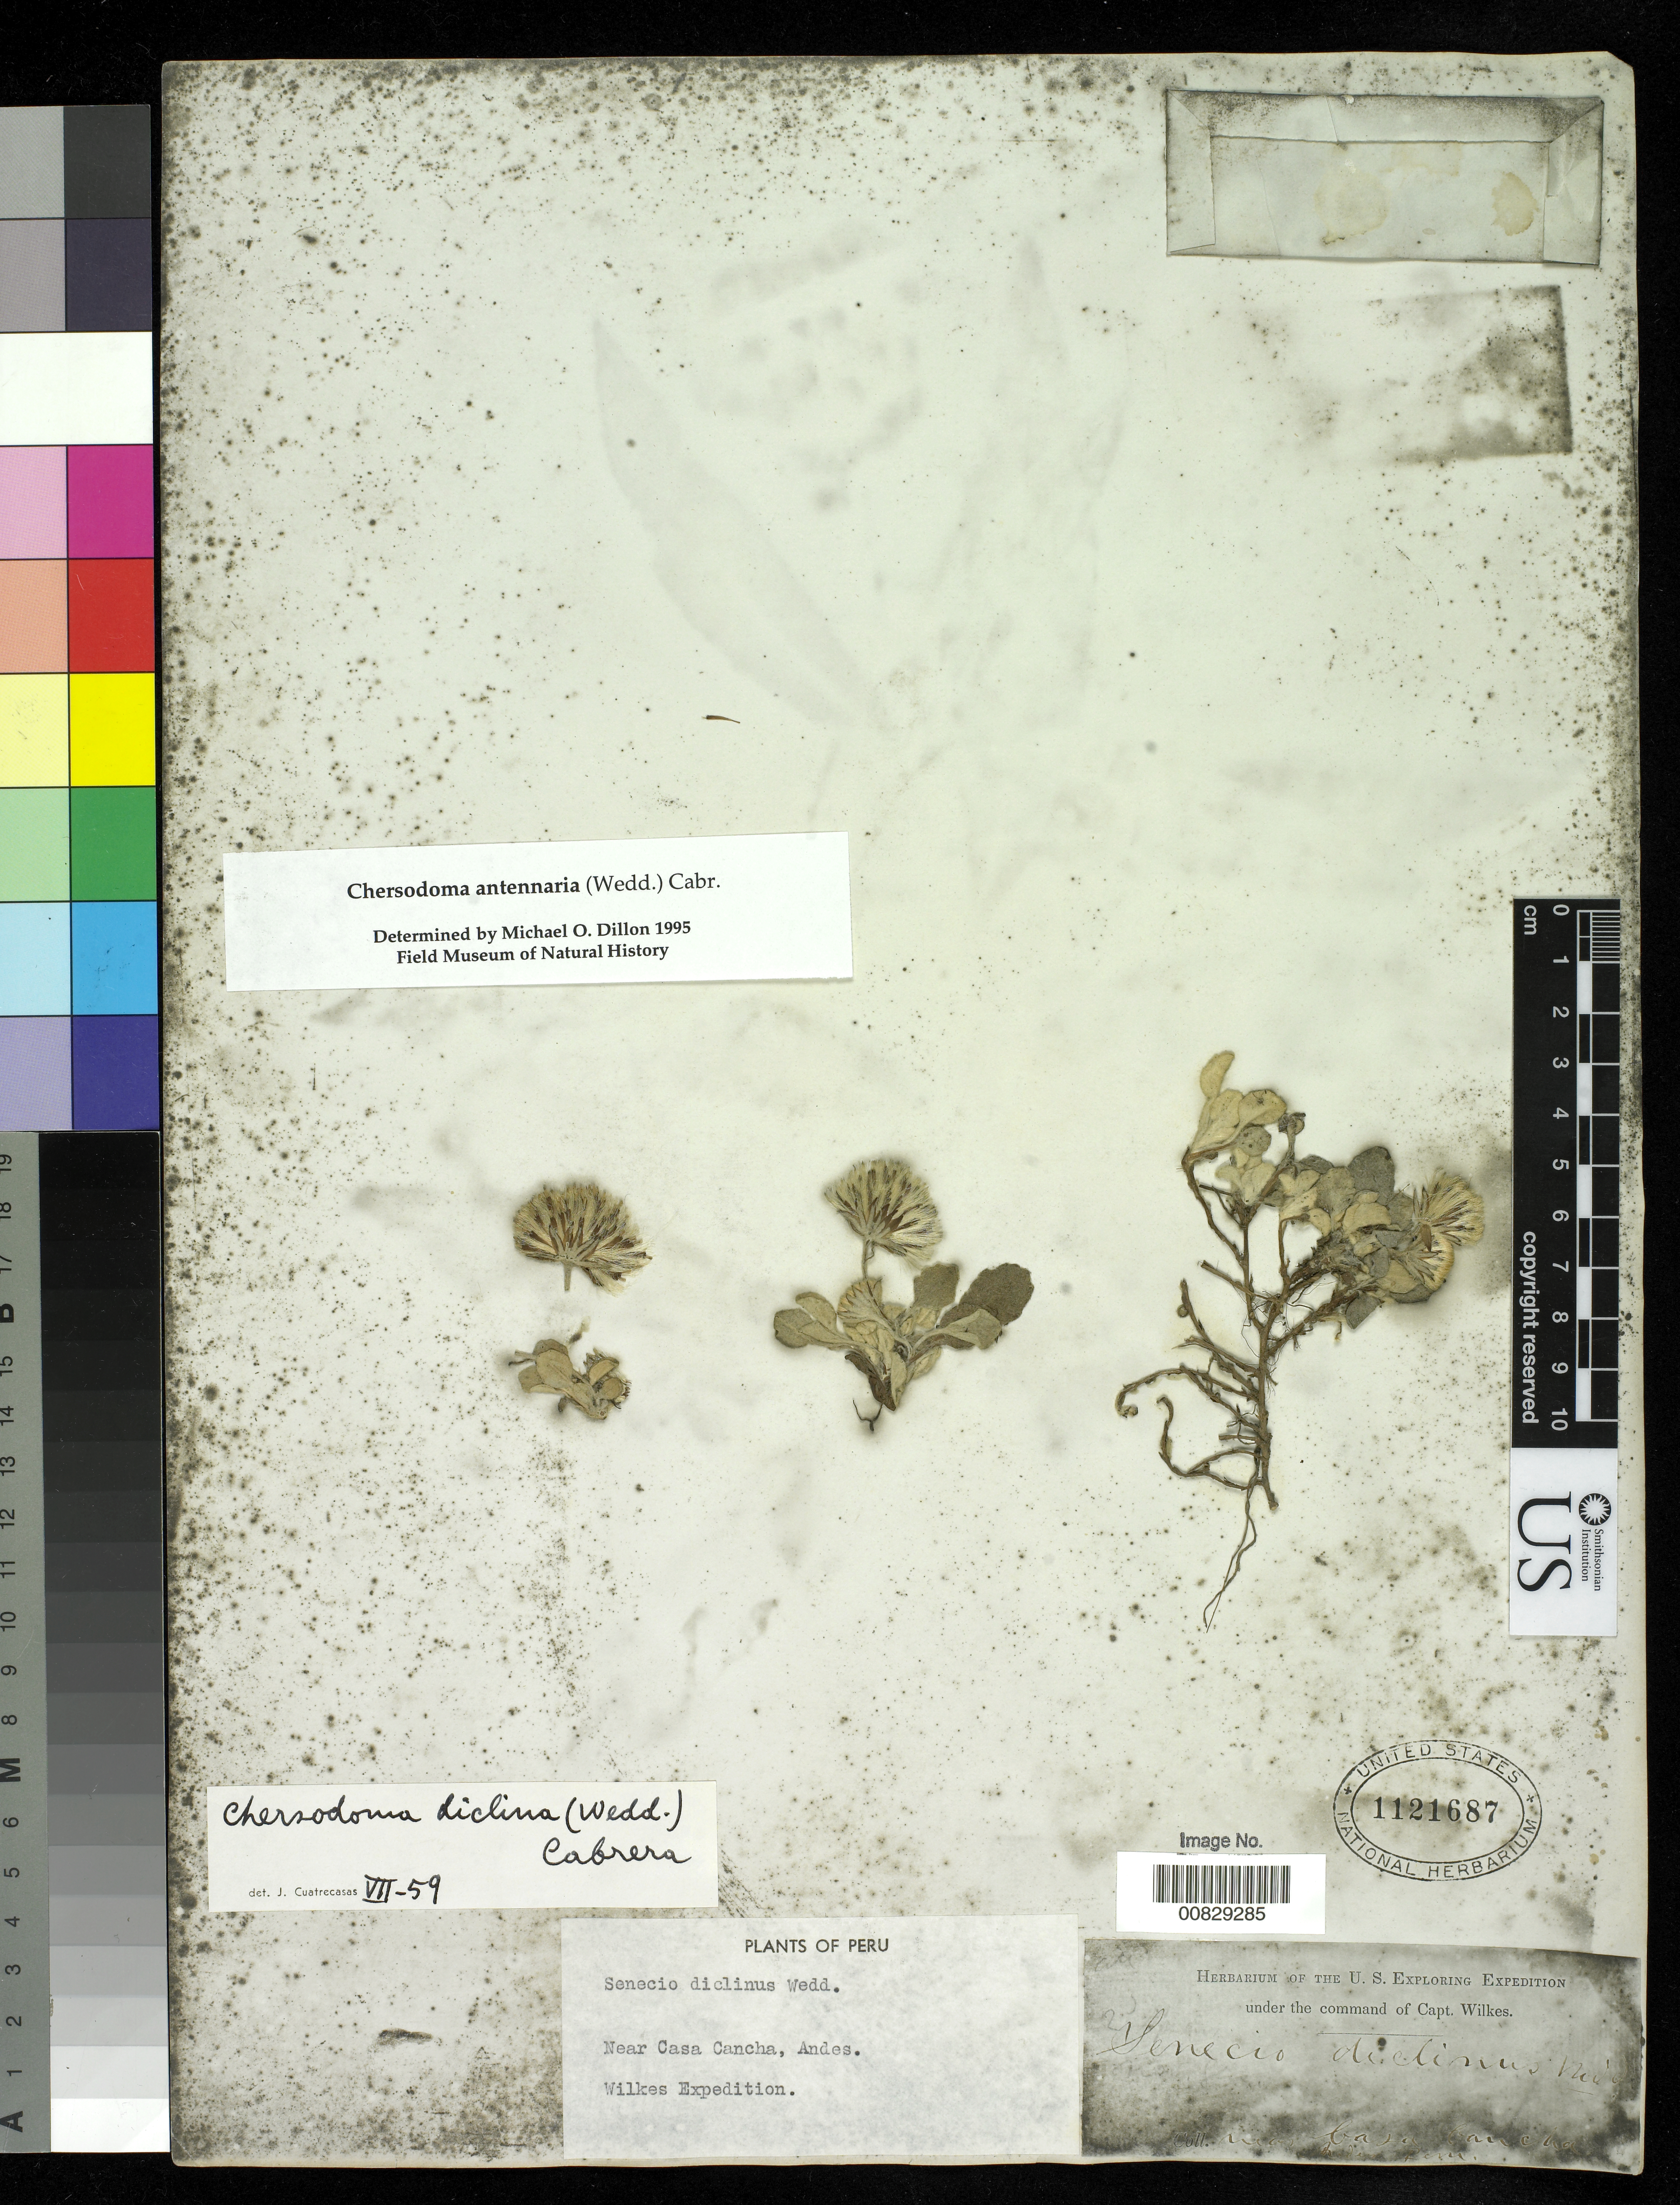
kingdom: Plantae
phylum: Tracheophyta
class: Magnoliopsida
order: Asterales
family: Asteraceae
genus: Chersodoma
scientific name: Chersodoma antennaria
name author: (Wedd.) Cabrera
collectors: Wilkes Explor. Exped.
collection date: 1838/1842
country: Peru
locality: near Casa Cancha, Andes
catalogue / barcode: US 1121687